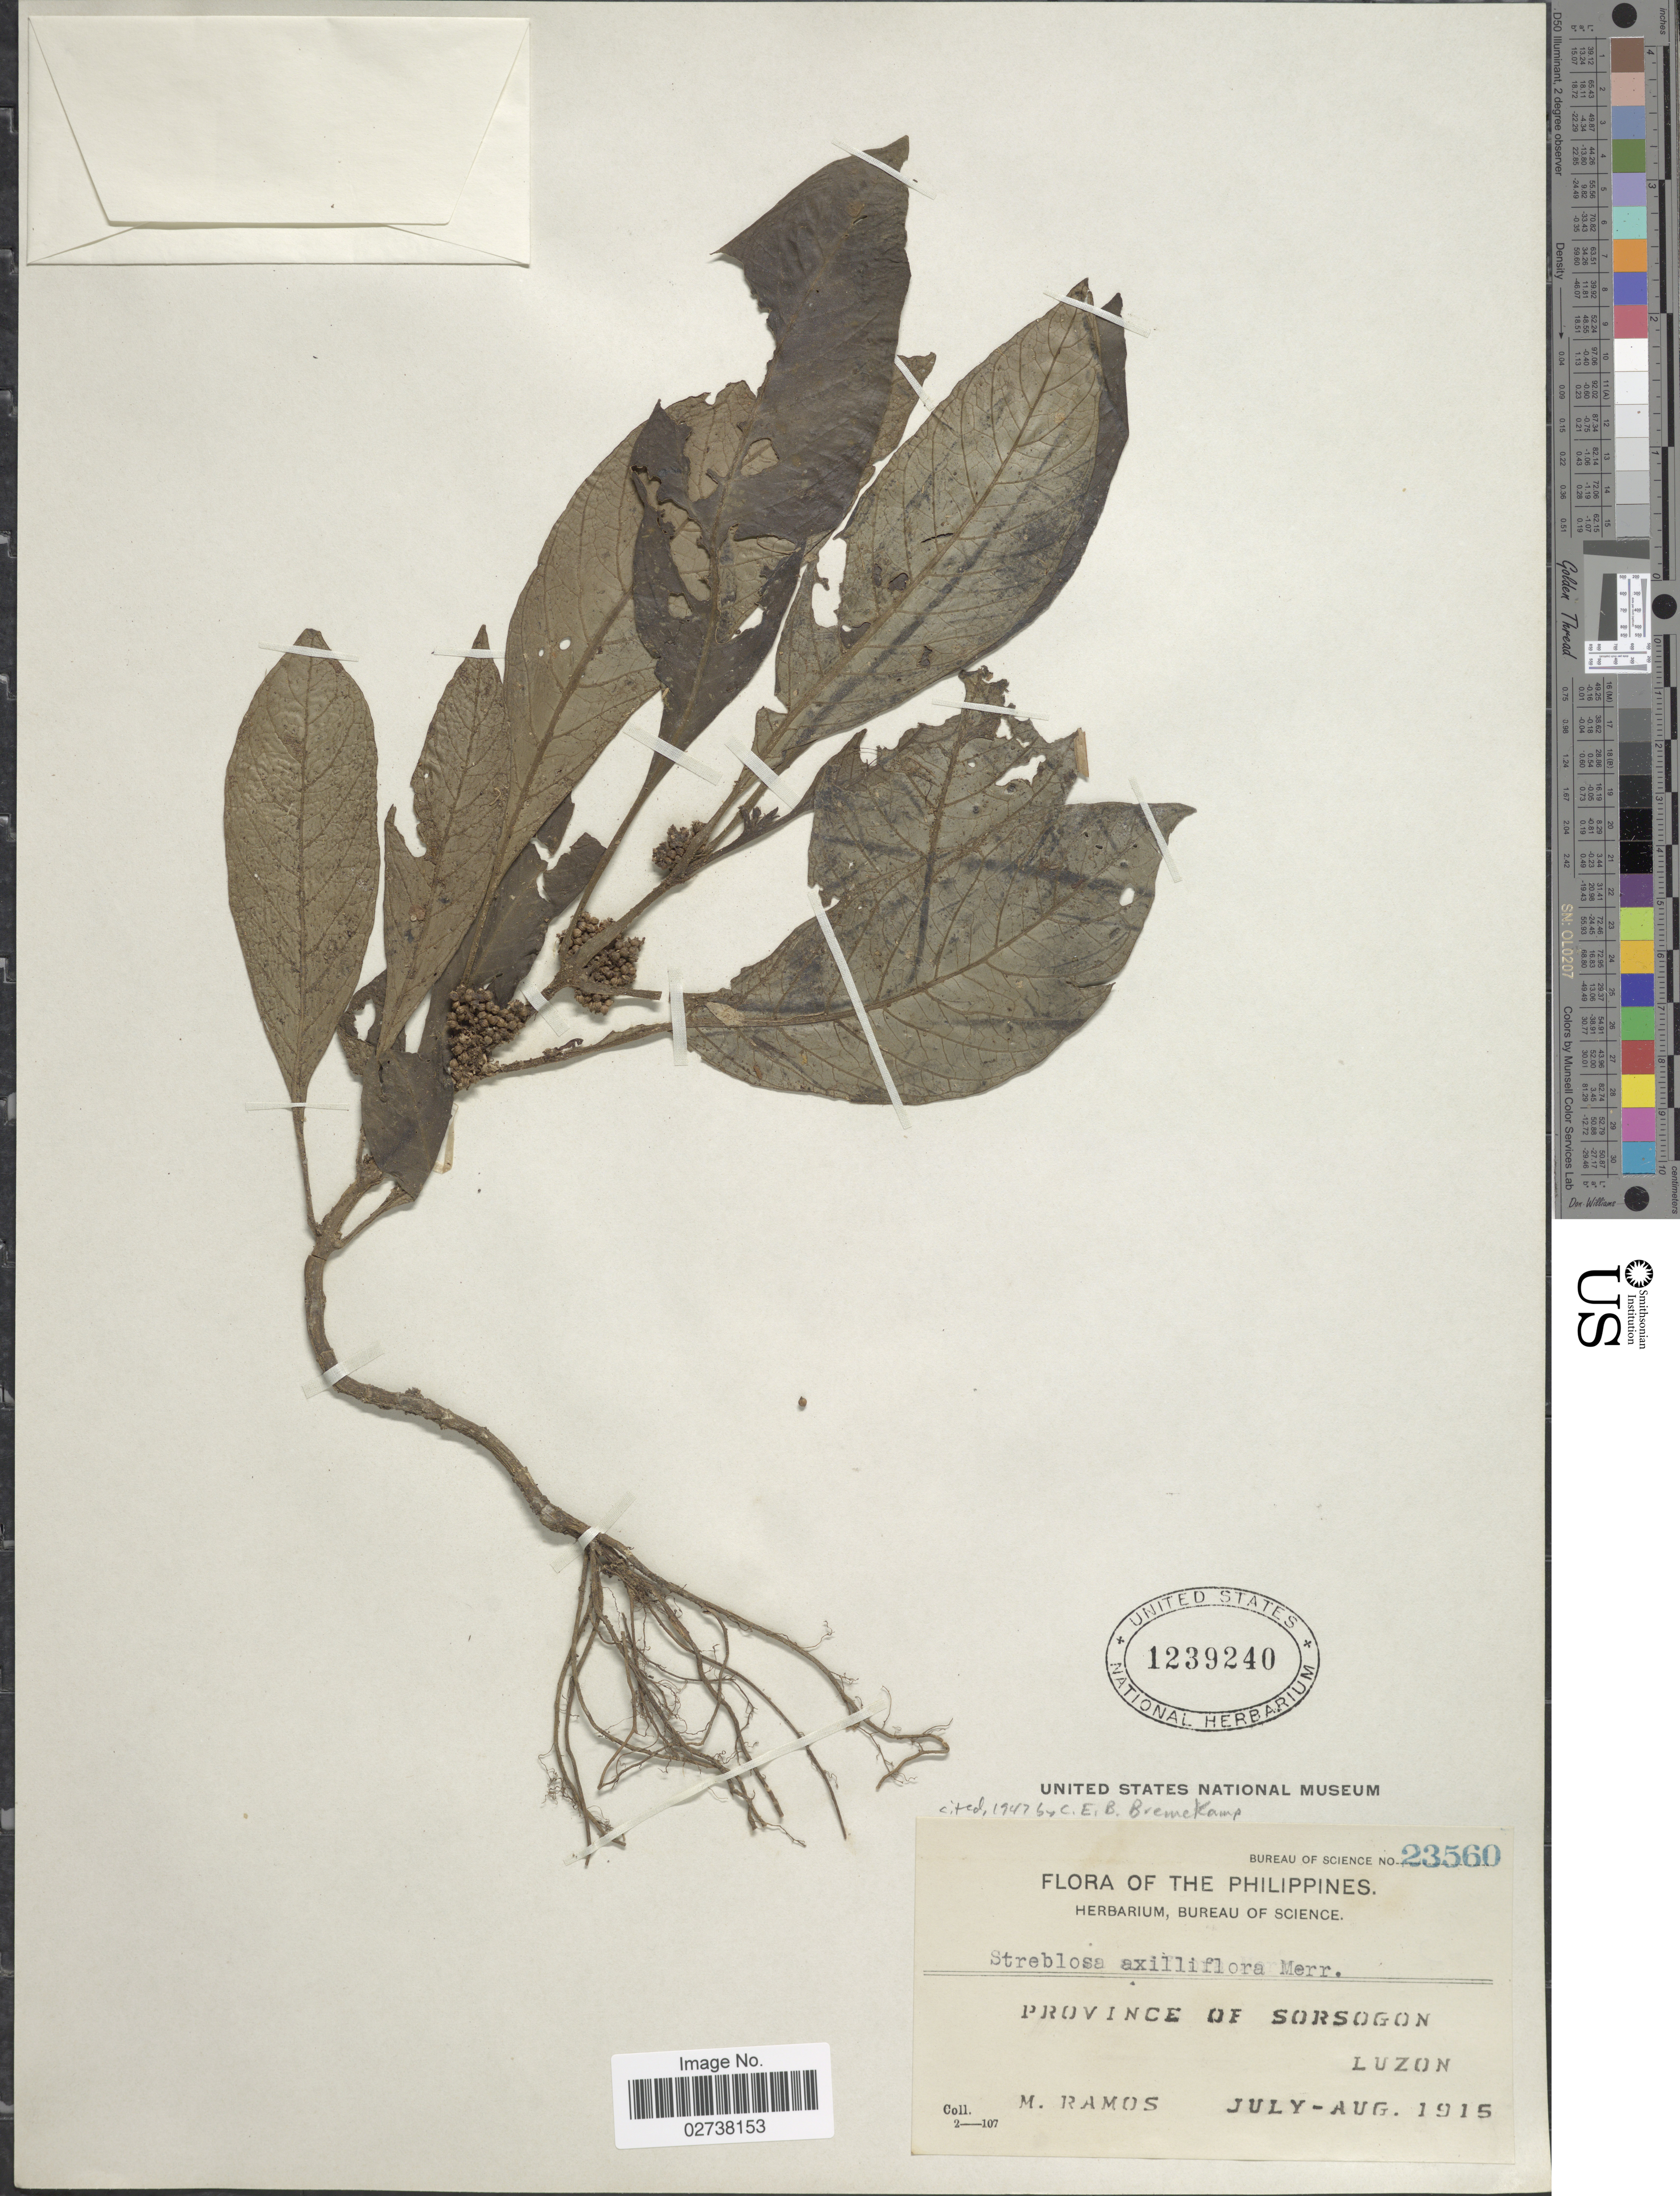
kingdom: Plantae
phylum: Tracheophyta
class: Magnoliopsida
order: Gentianales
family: Rubiaceae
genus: Streblosa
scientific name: Streblosa axilliflora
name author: Merr.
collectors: M. Ramos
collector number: Bureau of Science 23560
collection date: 1915-07/1915-08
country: Philippines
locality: Province of Sorsogon, Luzon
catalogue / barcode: US 1239240